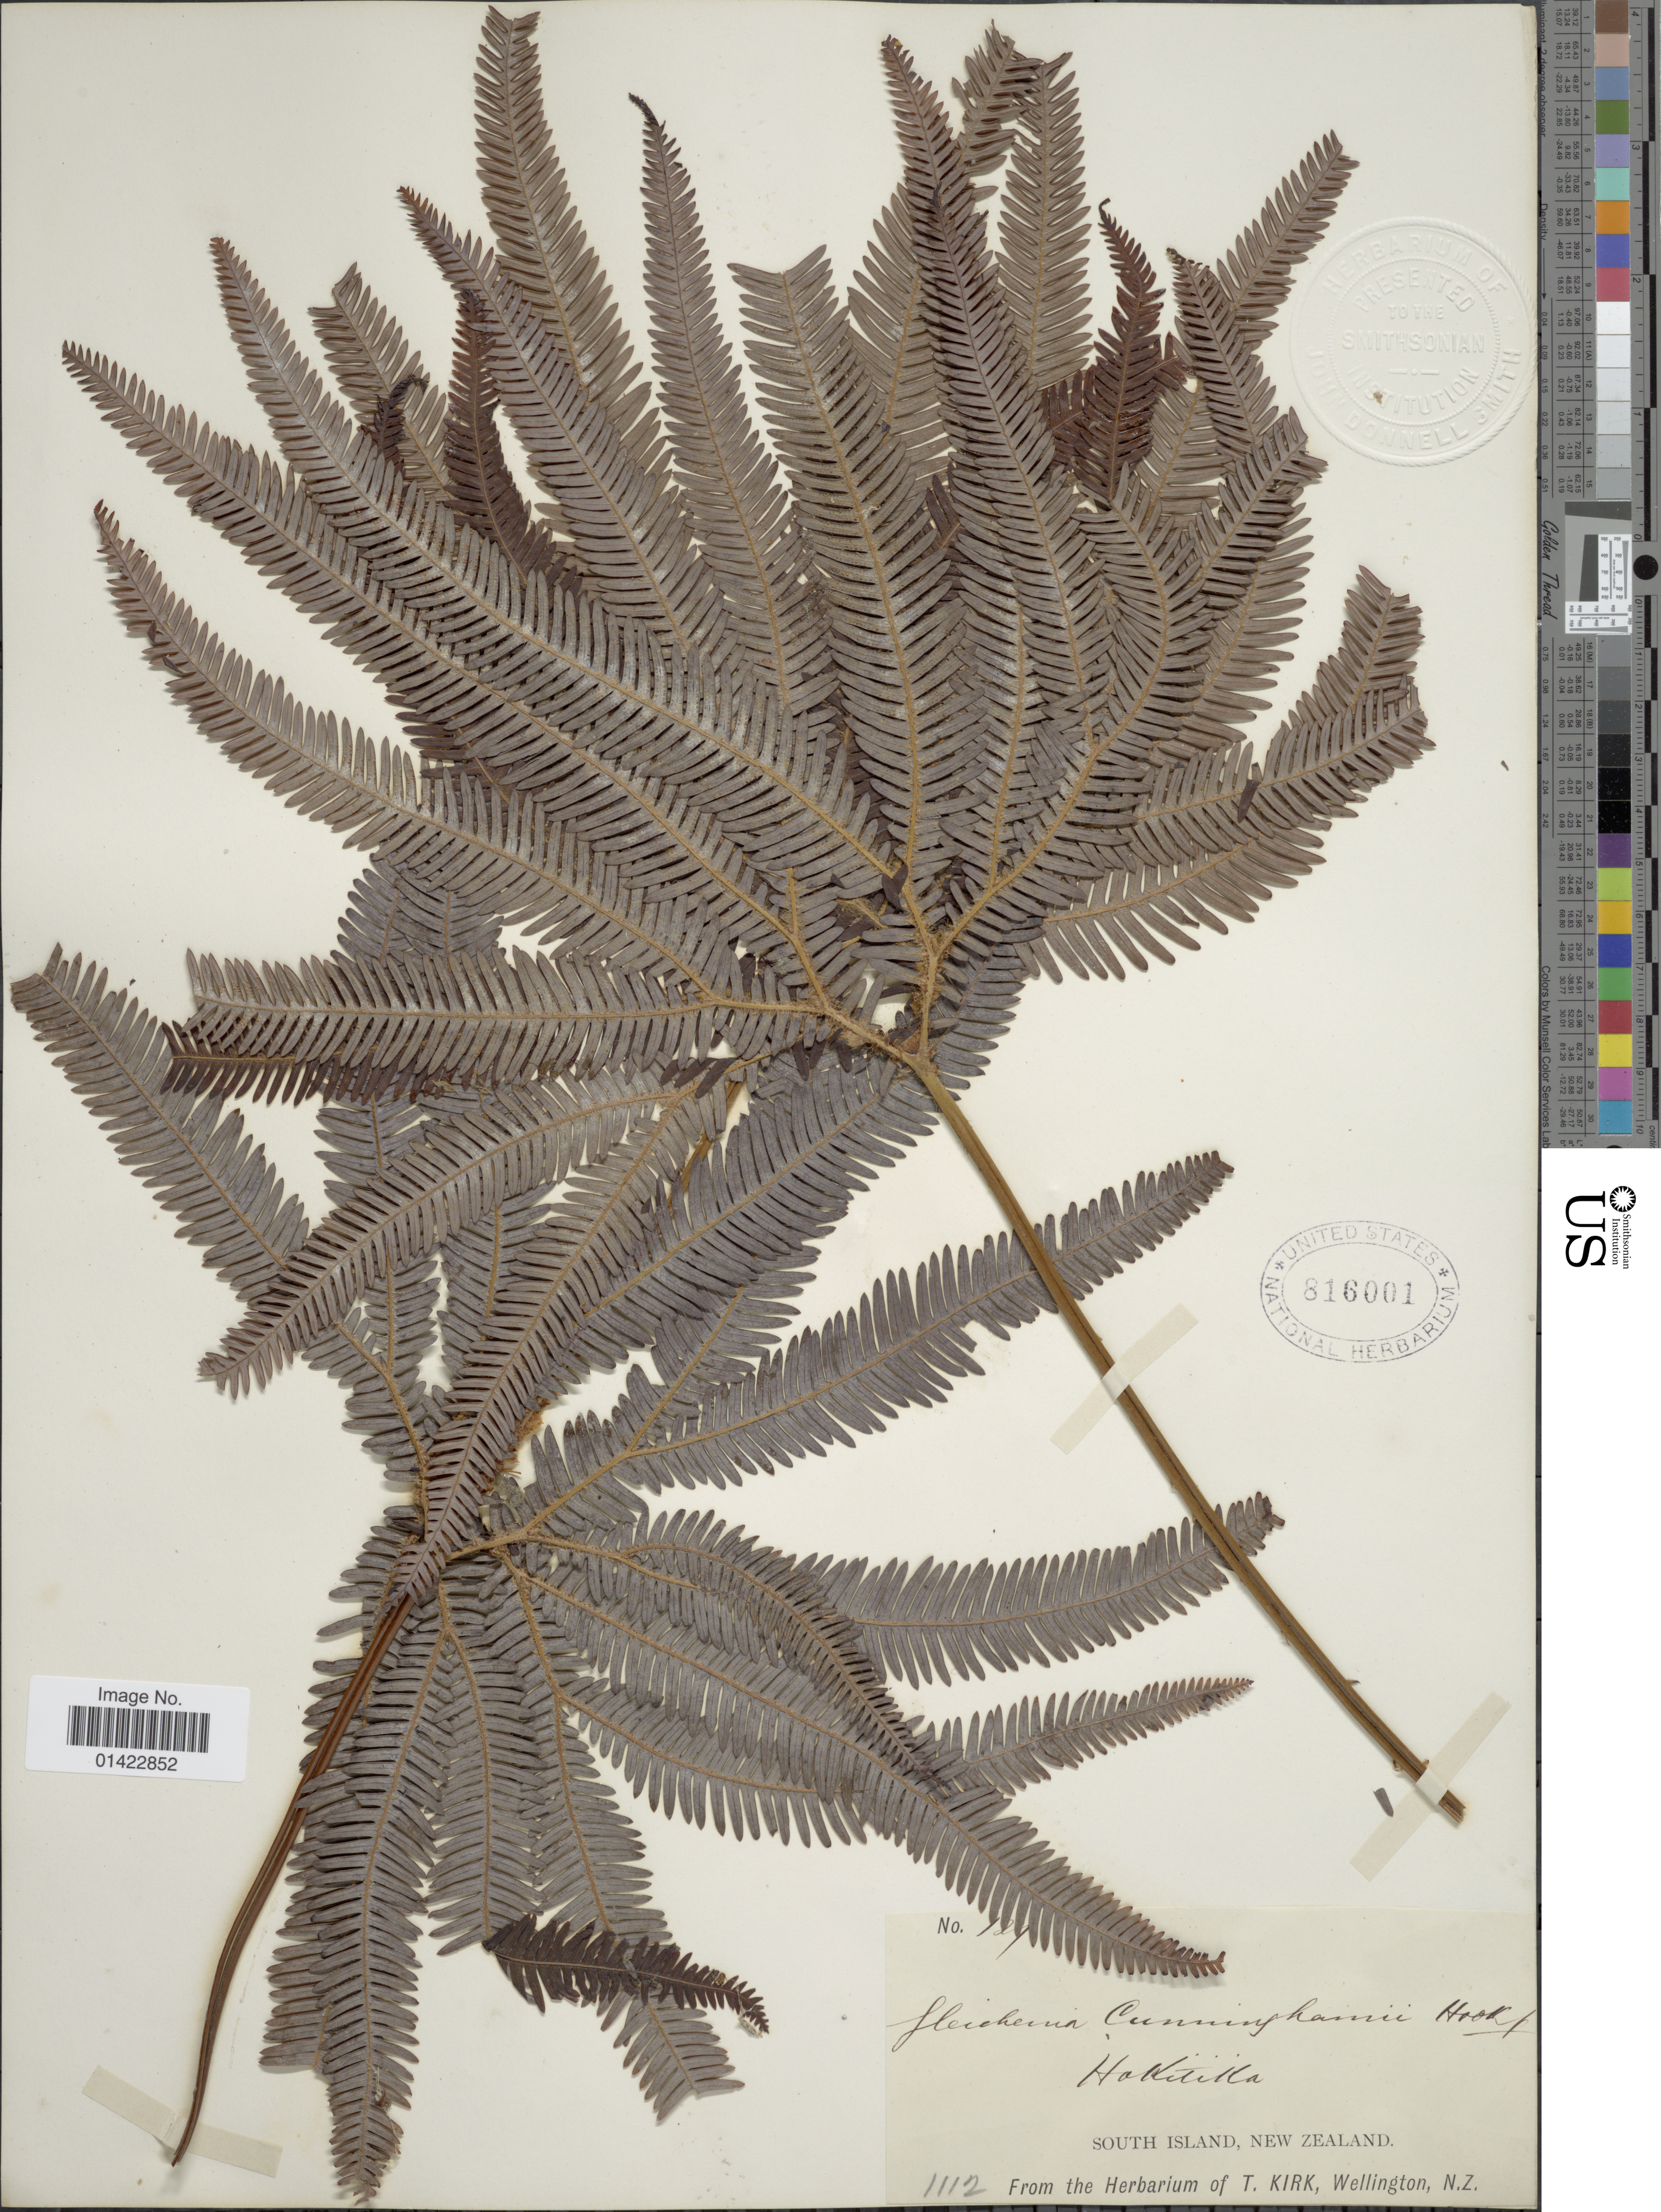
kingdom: Plantae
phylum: Tracheophyta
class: Polypodiopsida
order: Gleicheniales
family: Gleicheniaceae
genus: Sticherus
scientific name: Sticherus cunninghamii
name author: (Heward ex Hook.) Ching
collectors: ex herb. T. Kirk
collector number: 1112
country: New Zealand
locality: South Island.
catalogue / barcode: US 816001